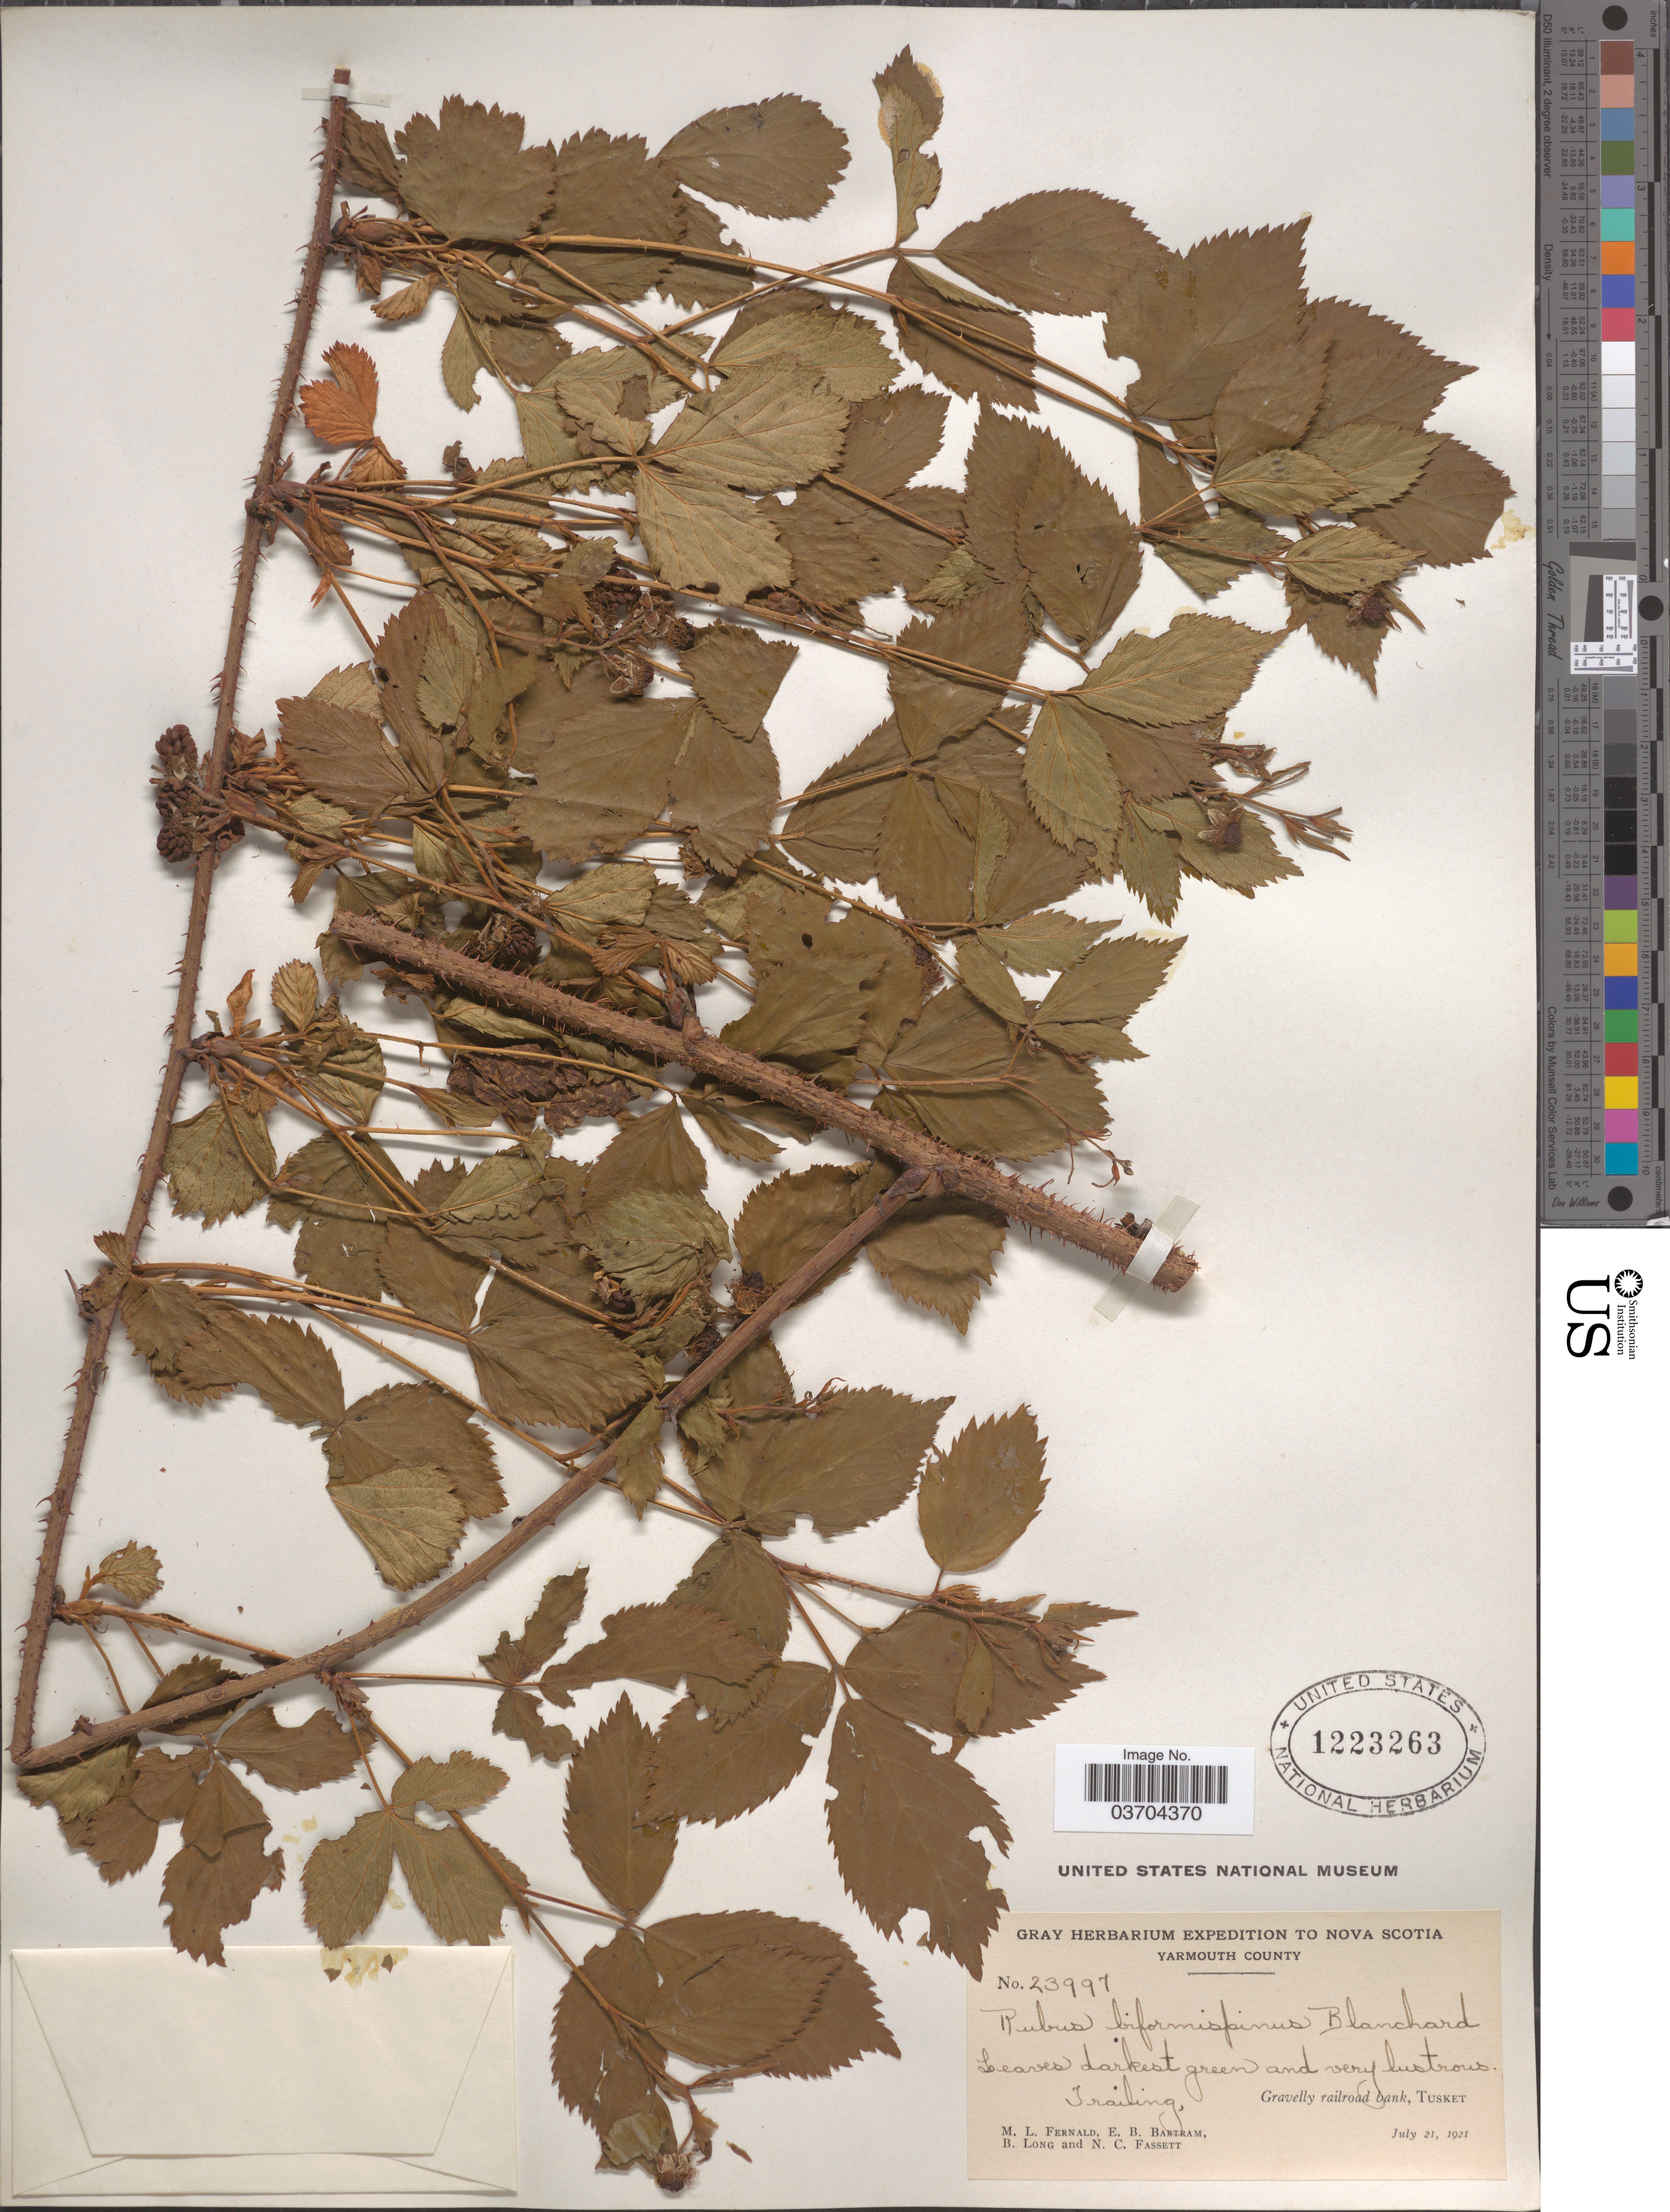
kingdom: Plantae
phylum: Tracheophyta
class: Magnoliopsida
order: Rosales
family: Rosaceae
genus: Rubus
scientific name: Rubus biformispinus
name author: Blanch.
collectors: M. L. Fernald, E. B. Bartram, B. Long & N. C. Fassett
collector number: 23997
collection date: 1921-07-21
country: Canada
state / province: Nova Scotia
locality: Yarmouth County. Gravelly railroad bank, Tusket.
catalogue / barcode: US 1223263